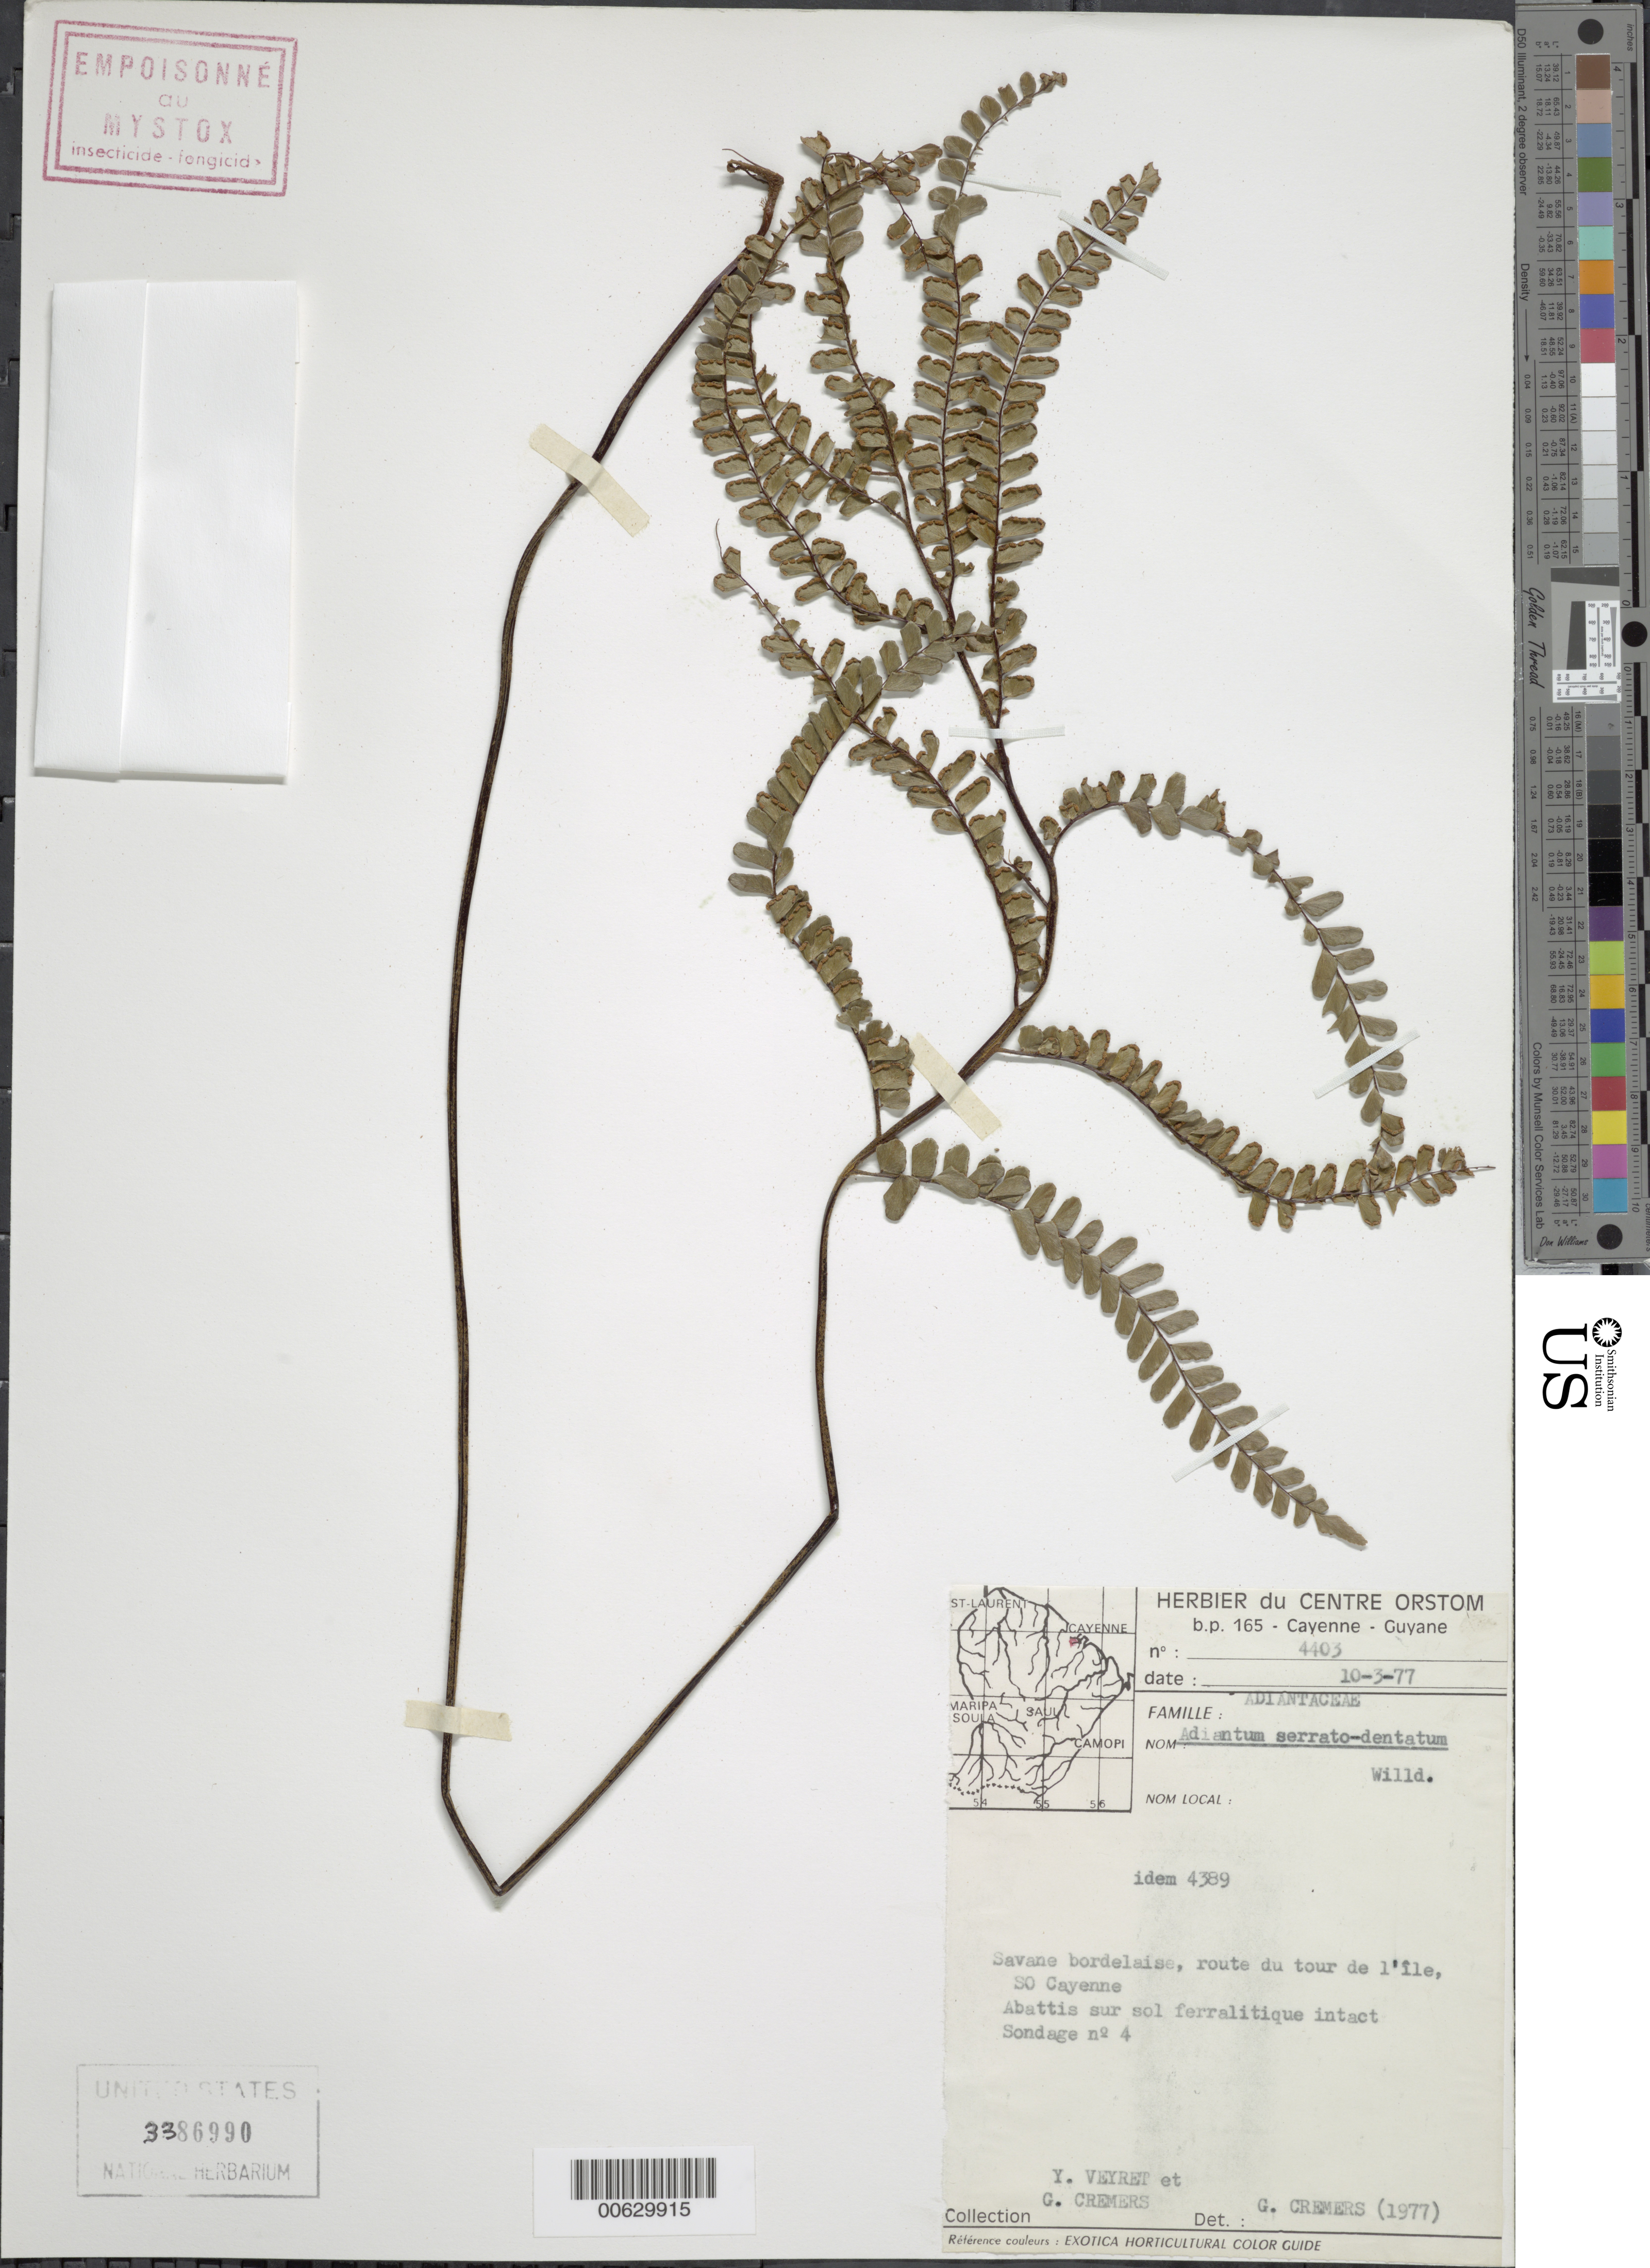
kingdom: Plantae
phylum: Tracheophyta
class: Polypodiopsida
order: Polypodiales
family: Pteridaceae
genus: Adiantum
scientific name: Adiantum serratodentatum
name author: Humb. & Bonpl. ex Willd.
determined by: Cremers, Georges A.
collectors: Y. Veyret & G. Cremers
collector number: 4403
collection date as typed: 10-Mar-77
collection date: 1977-03-10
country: French Guiana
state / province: Cayenne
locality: Cayenne, route du tour de l'Ile; SO Cayenne, sondage nº 4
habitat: Clearing on ferrous soil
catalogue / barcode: US 3386990